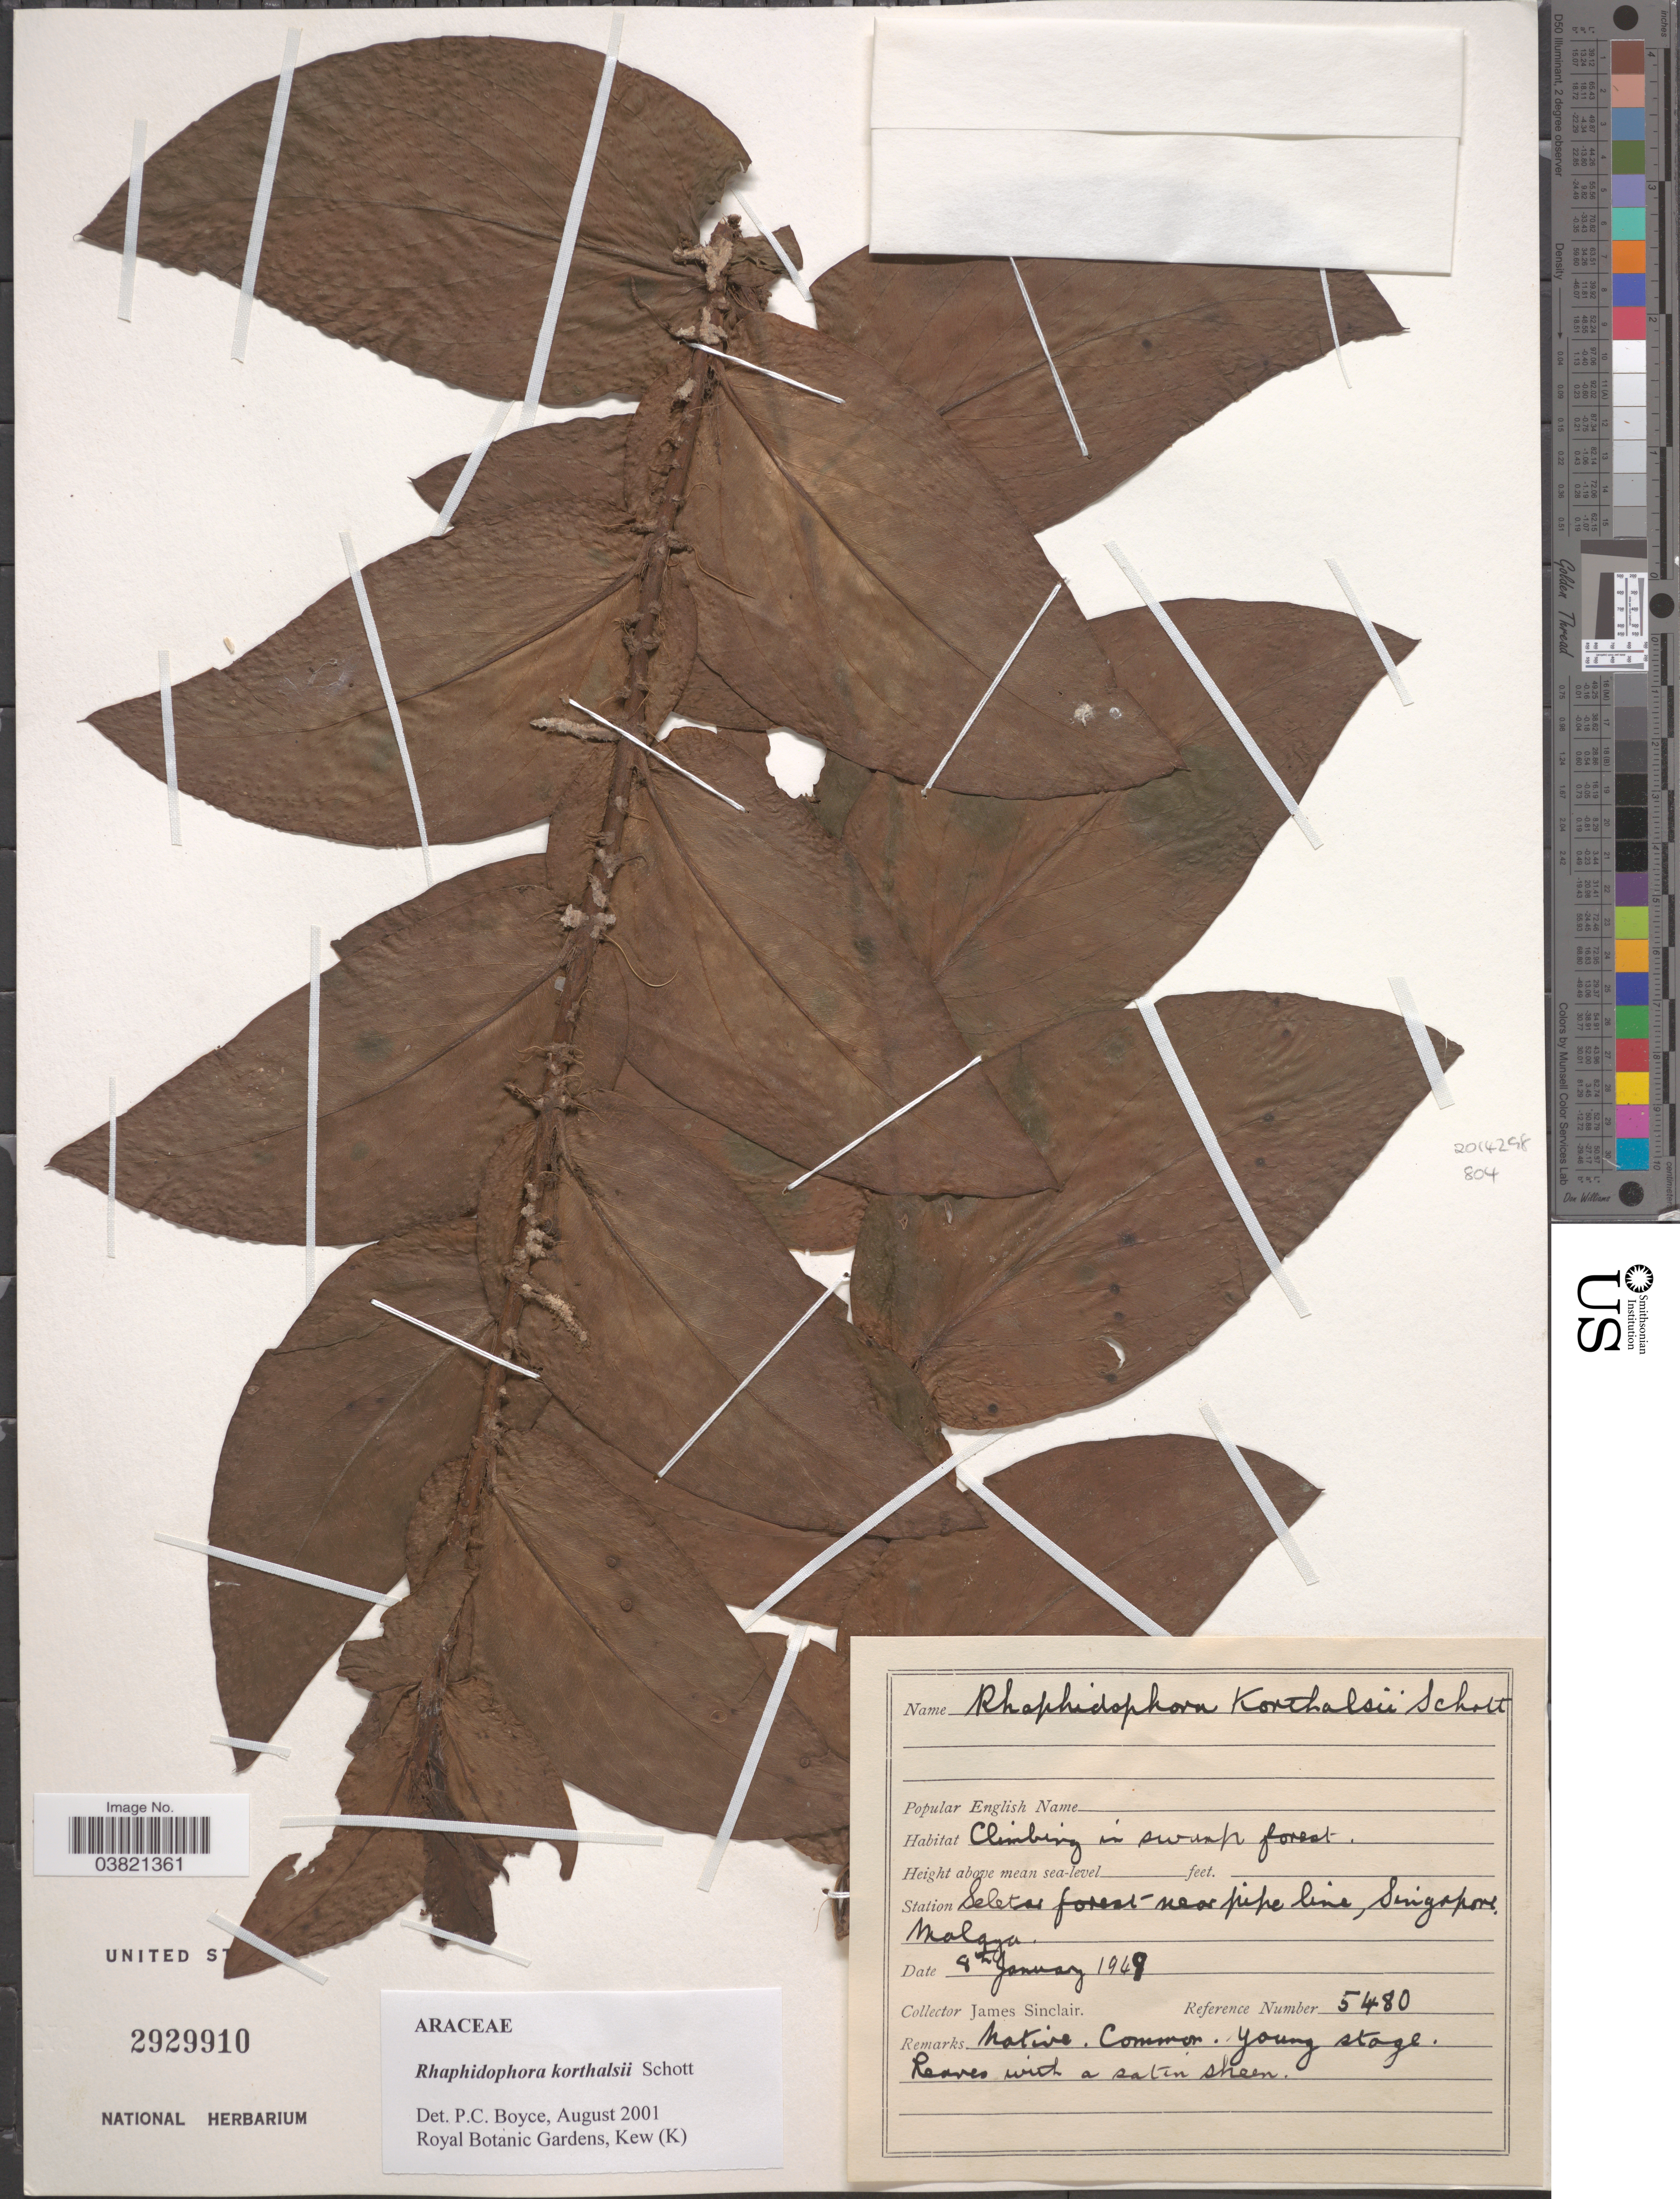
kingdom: Plantae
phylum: Tracheophyta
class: Liliopsida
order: Alismatales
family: Araceae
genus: Rhaphidophora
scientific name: Rhaphidophora korthalsii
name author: Schott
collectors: J. Sinclair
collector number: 5480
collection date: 1949-01-08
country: Singapore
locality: Station Seletar forest near pipe line, Malaya.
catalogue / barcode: US 2929910